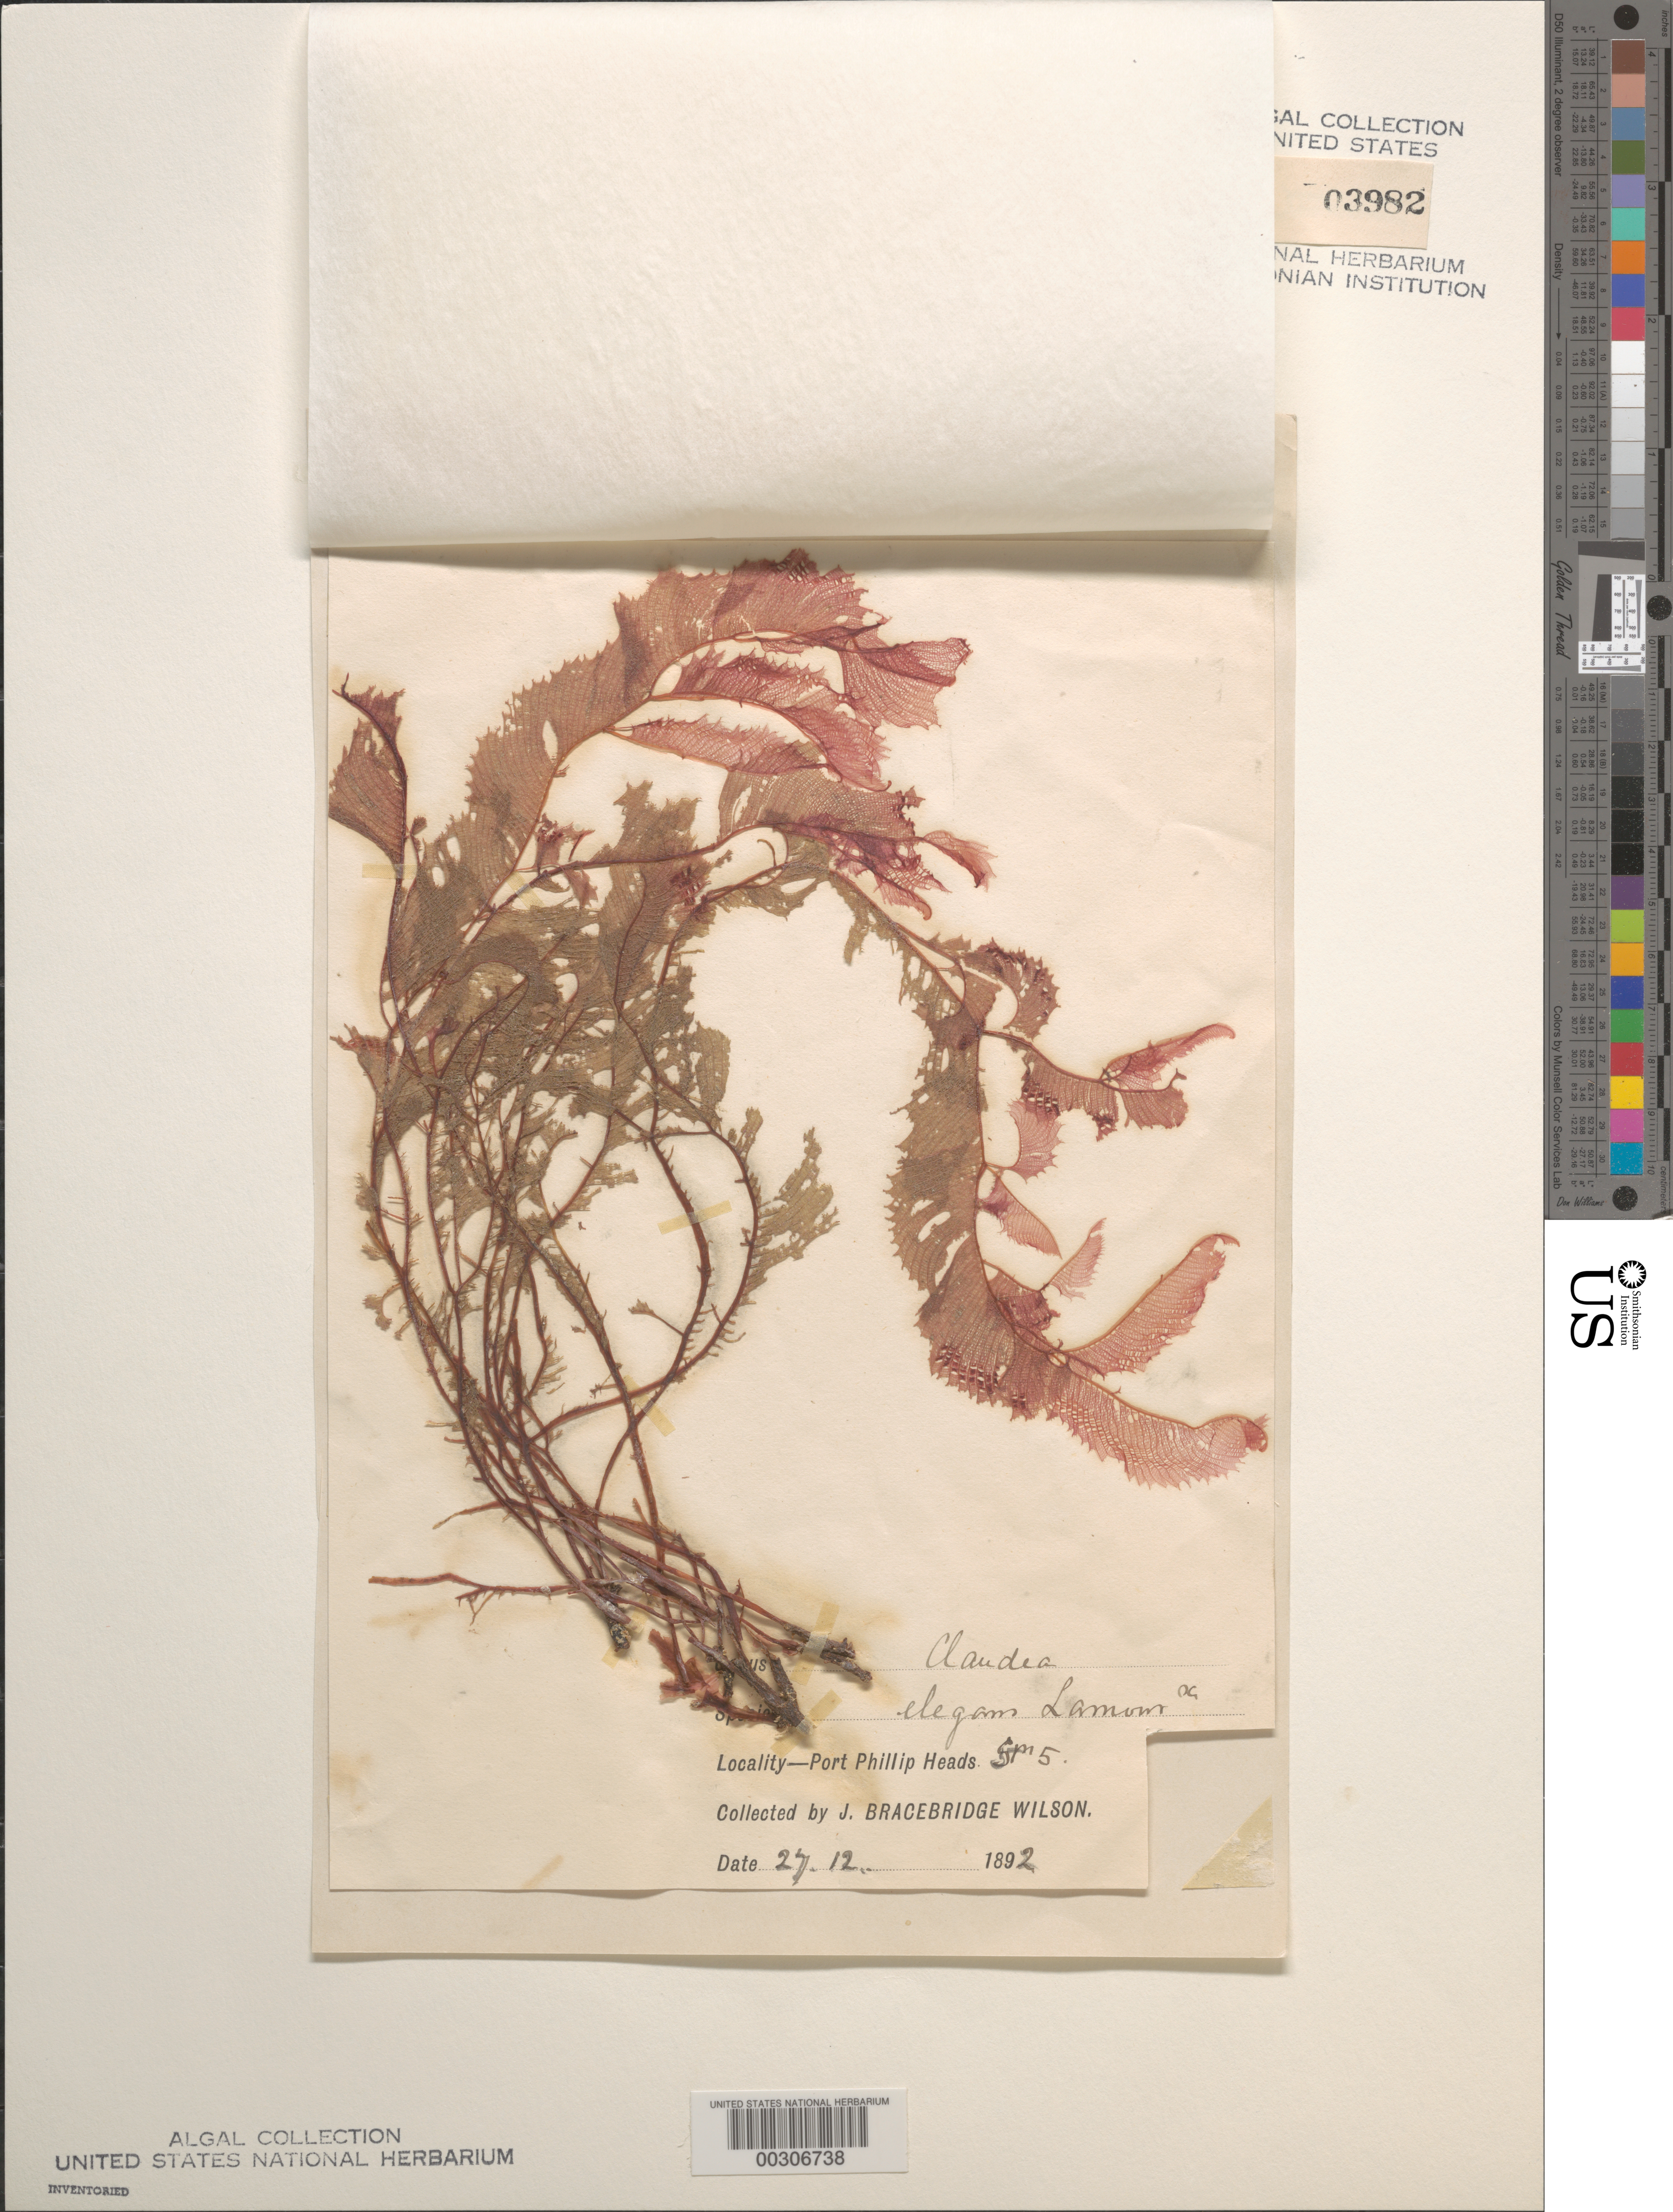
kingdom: Plantae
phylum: Rhodophyta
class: Florideophyceae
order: Ceramiales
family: Delesseriaceae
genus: Claudea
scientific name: Claudea elegans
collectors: J. B. Wilson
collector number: Station 5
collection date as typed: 27 Dec 1892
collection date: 1892-12-27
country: Australia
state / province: Victoria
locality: Port Phillip Heads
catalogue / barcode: US 3982